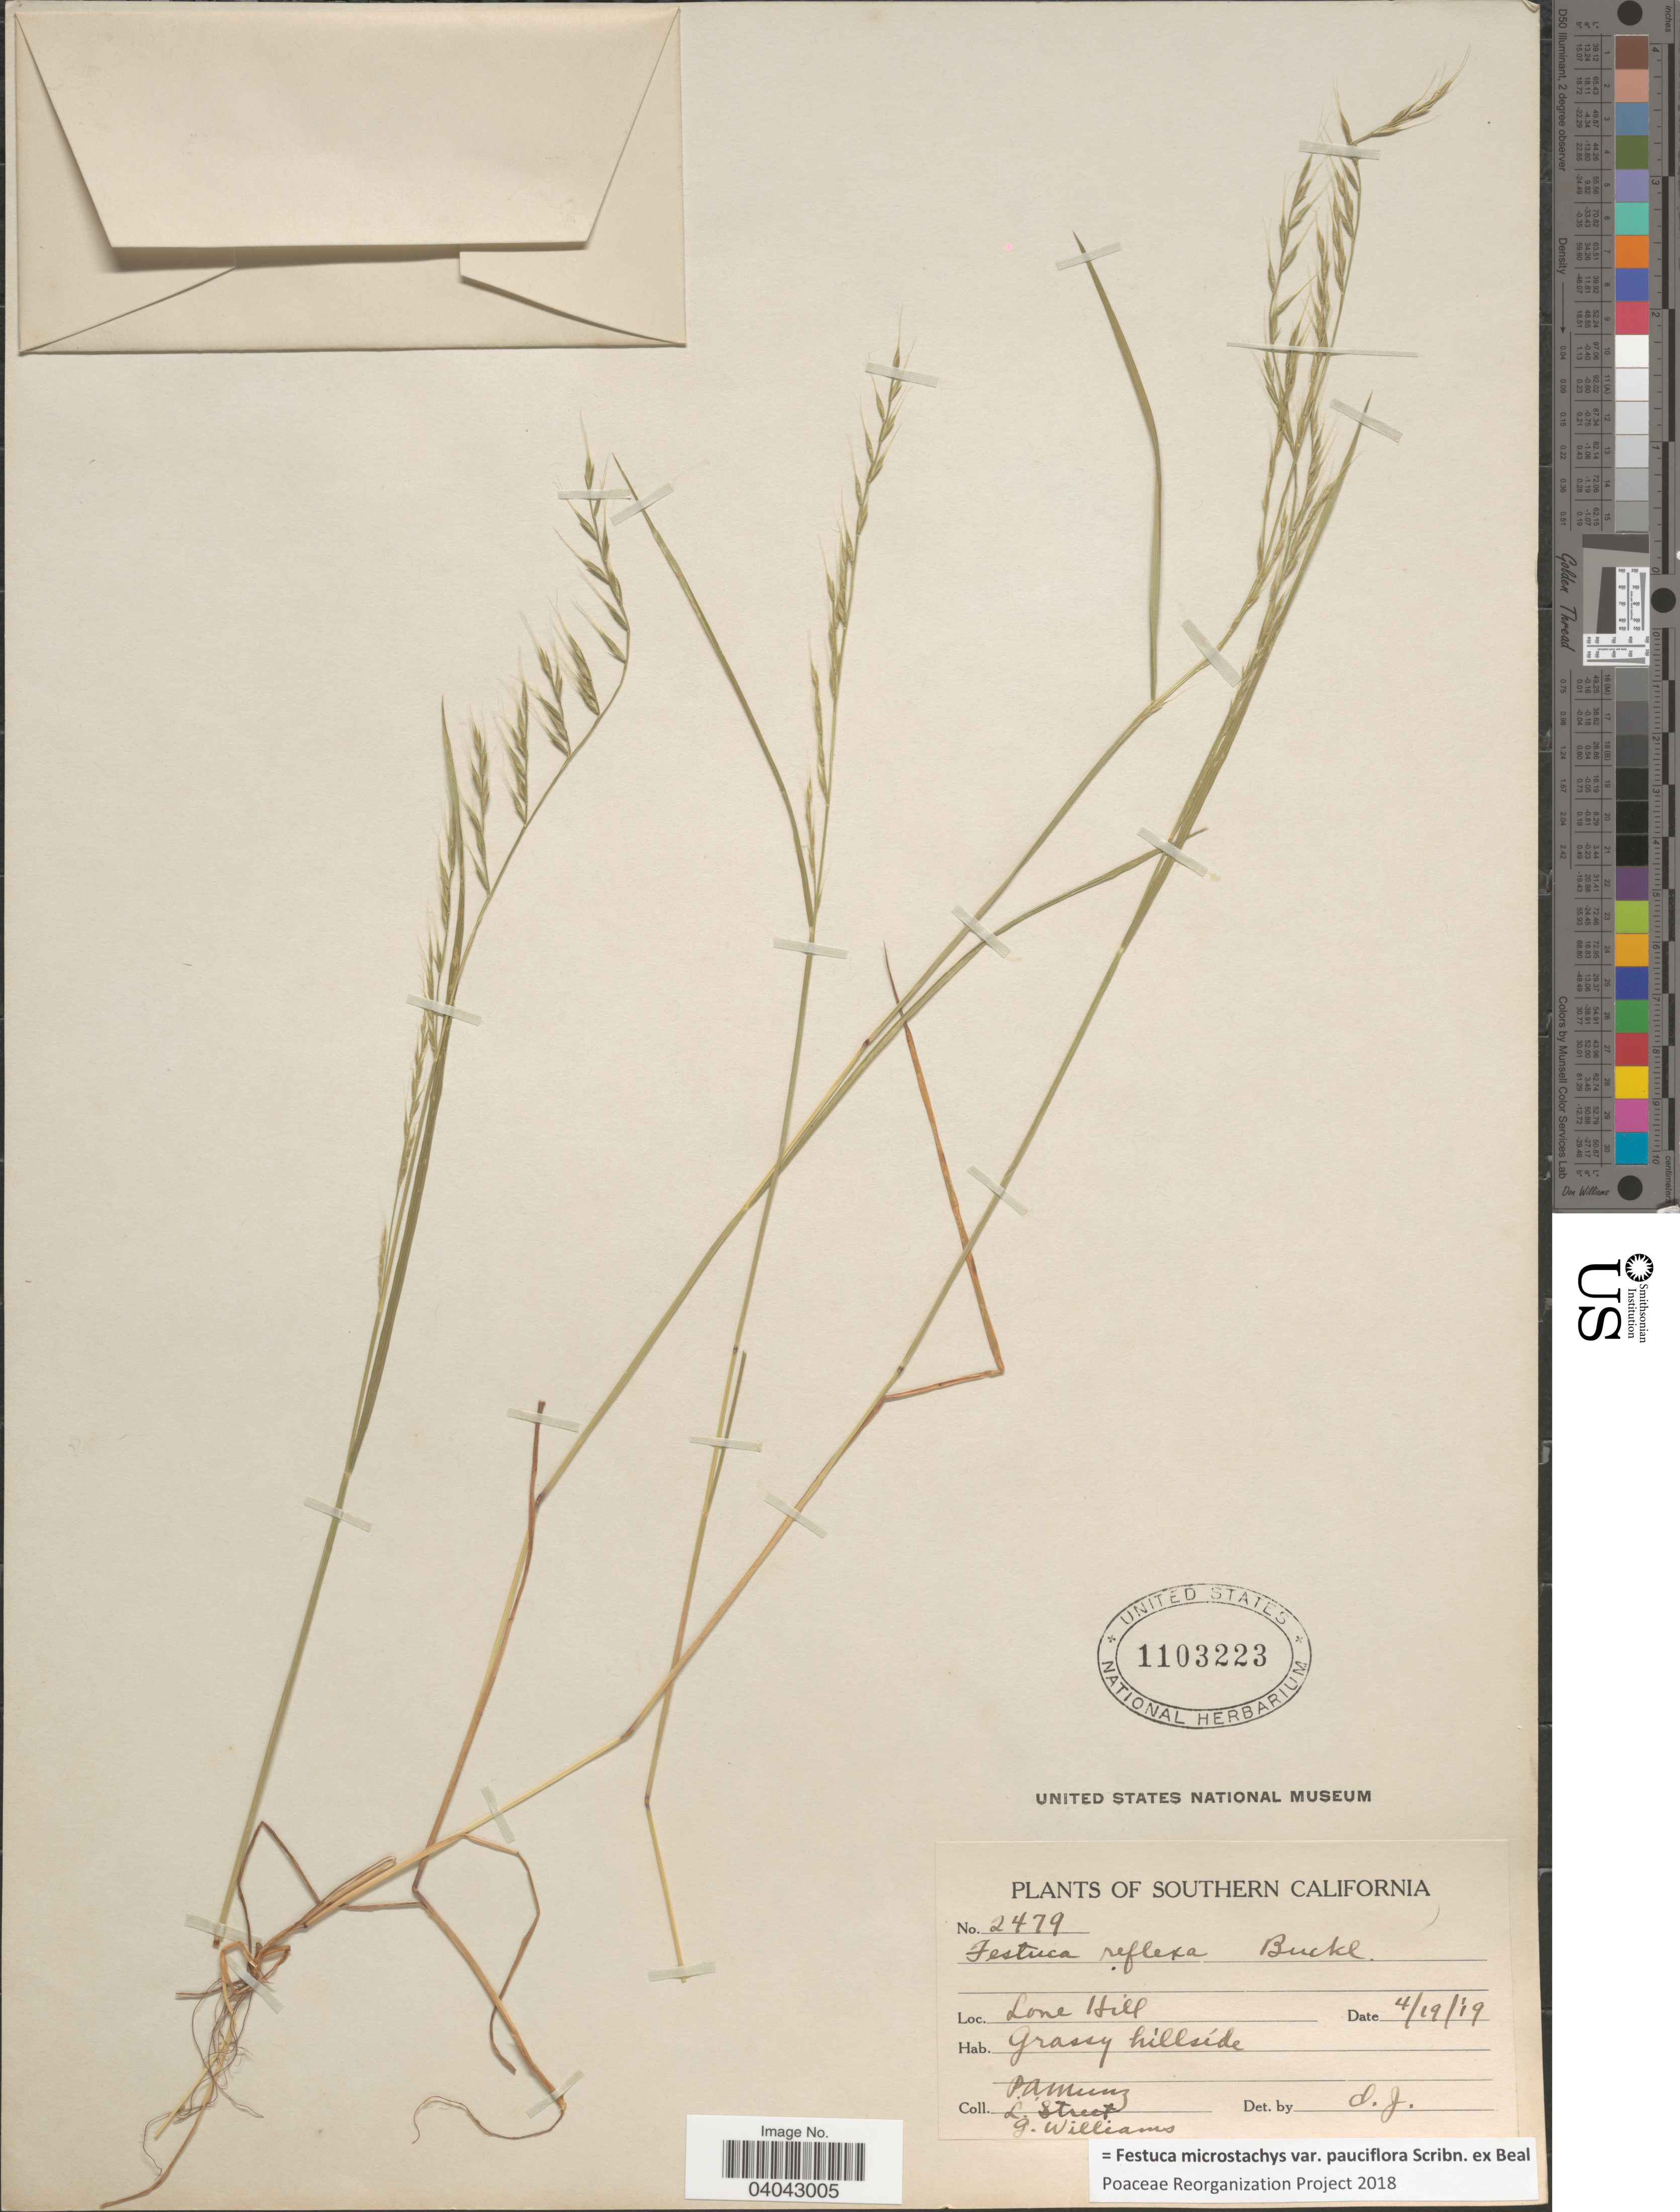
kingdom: Plantae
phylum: Tracheophyta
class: Liliopsida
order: Poales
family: Poaceae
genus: Festuca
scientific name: Festuca microstachys var. pauciflora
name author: Scribn. ex W.J. Beal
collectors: P. A. Munz, L. Street & G. Williams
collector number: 2479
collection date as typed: Transcribed d/m/y: 19/4/19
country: United States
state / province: California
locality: Southern California. Lone Hill.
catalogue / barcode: US 1103223